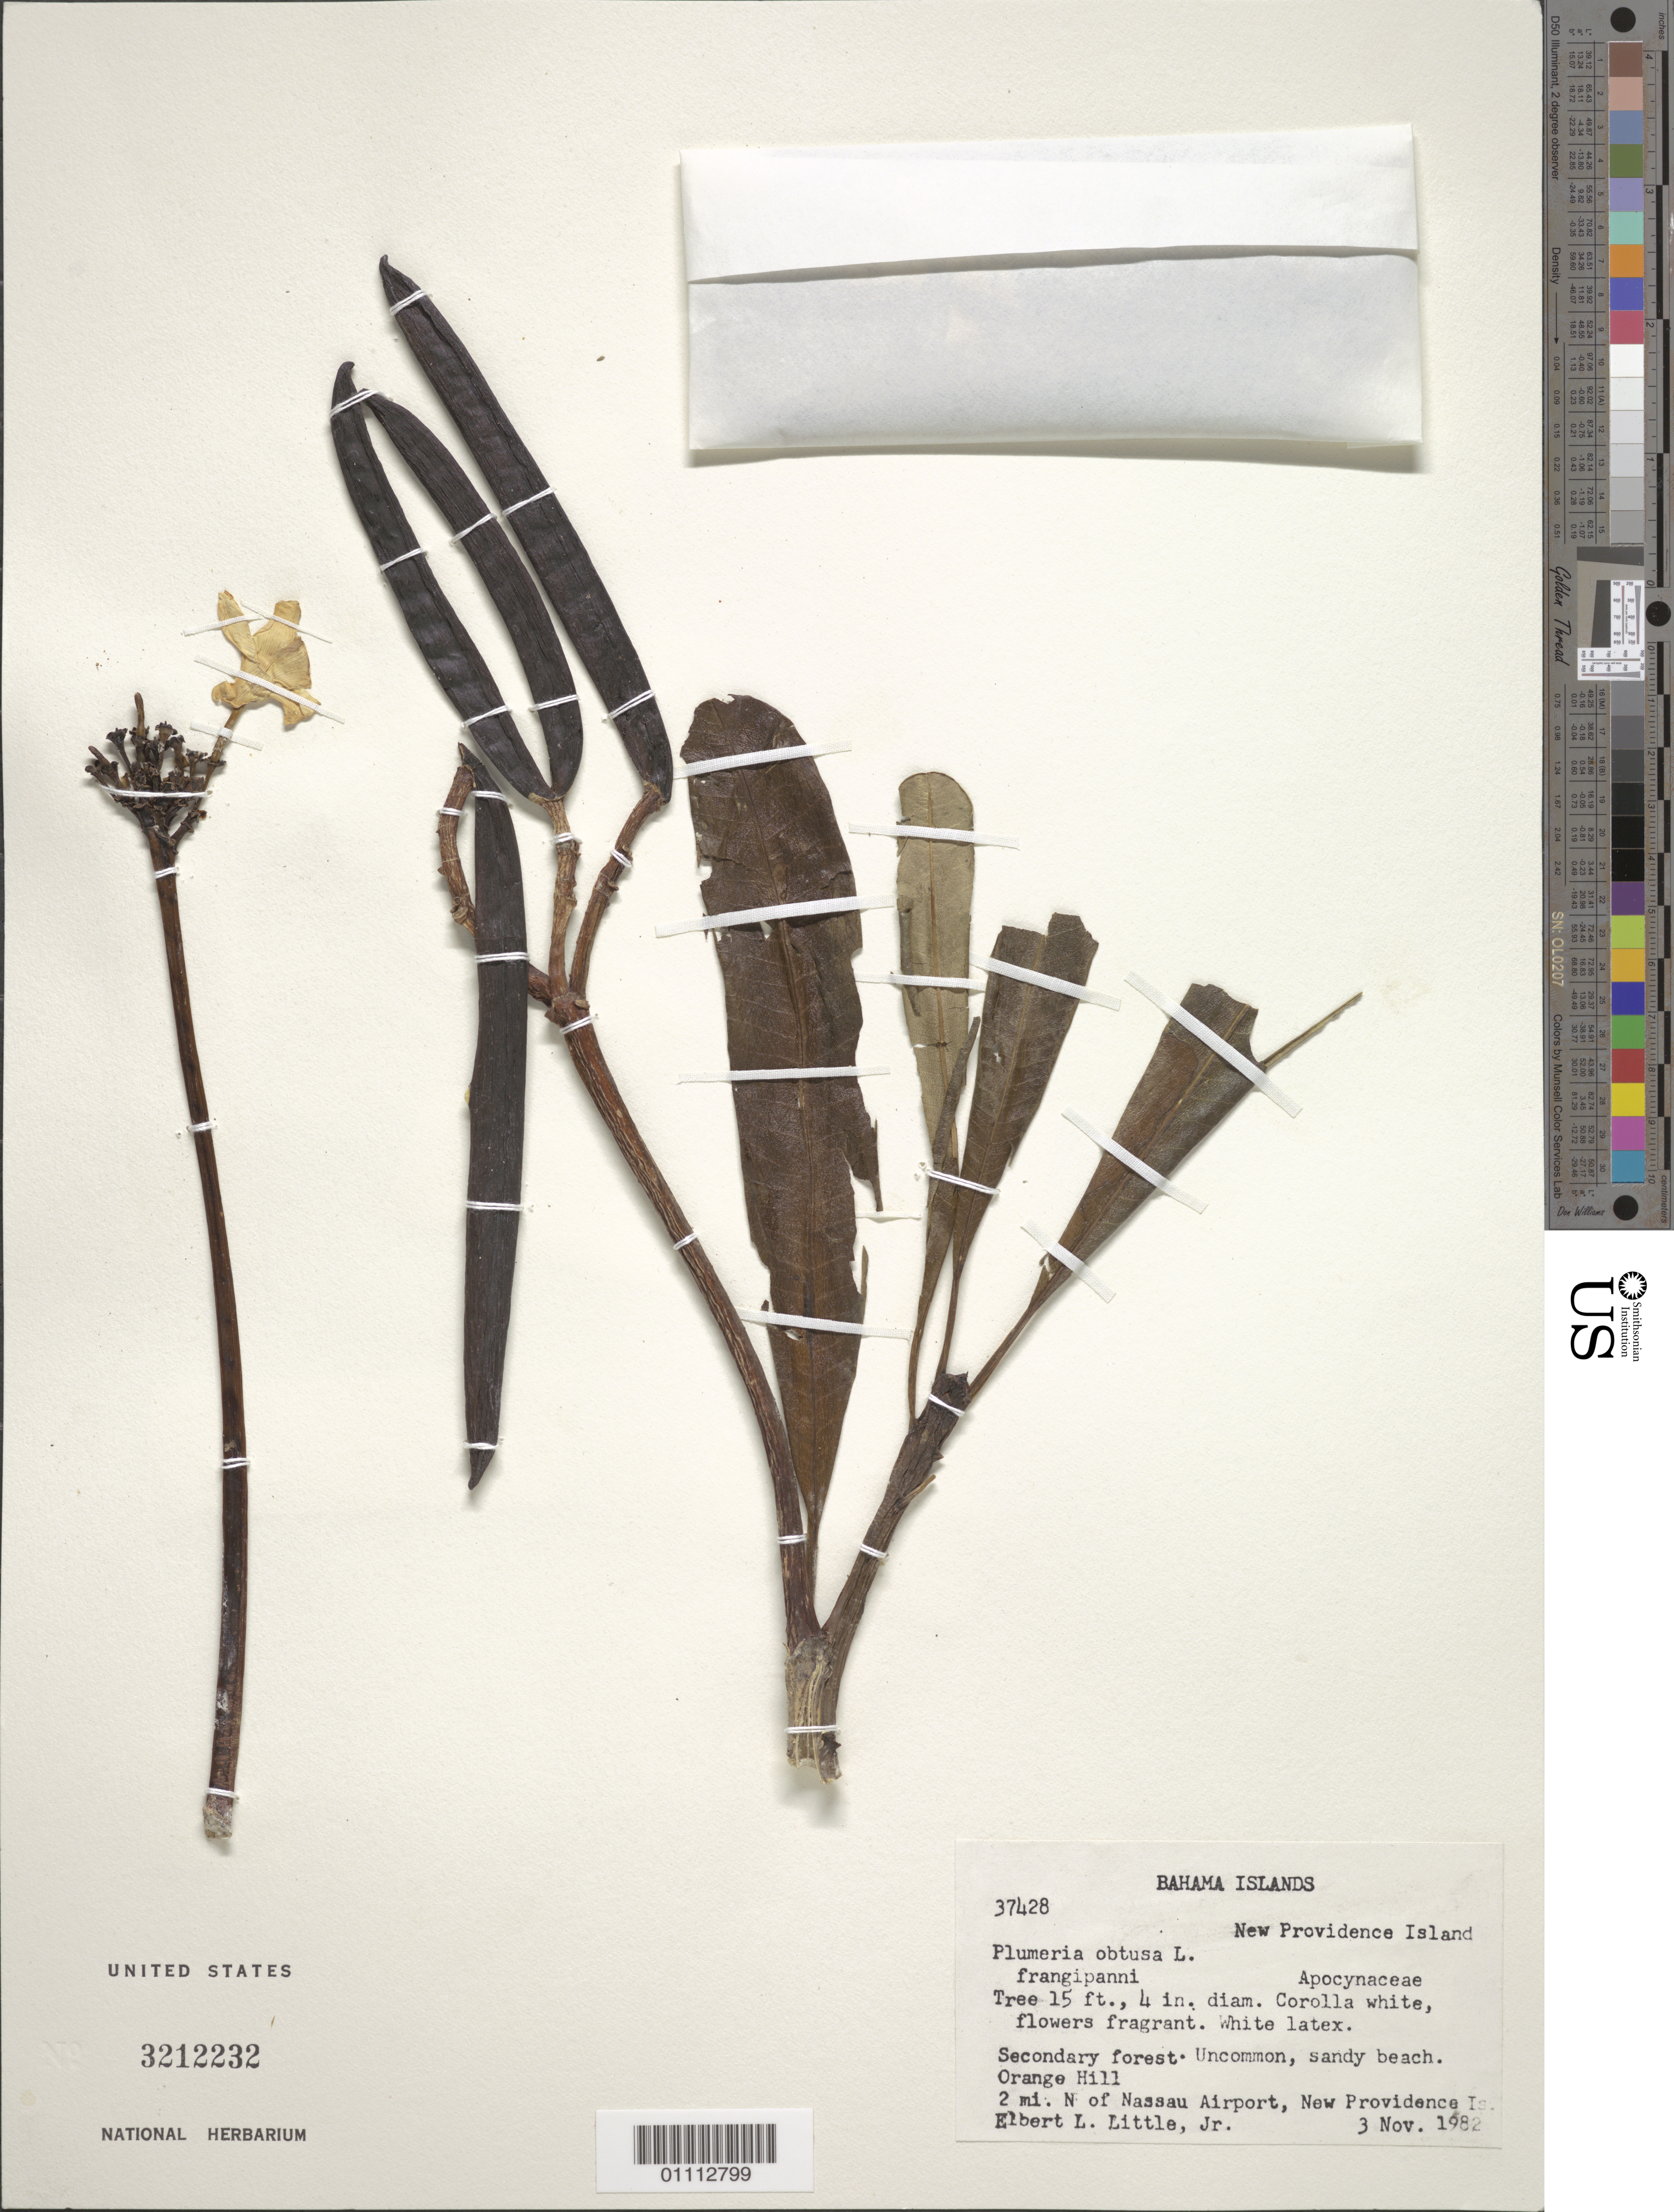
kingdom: Plantae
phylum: Tracheophyta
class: Magnoliopsida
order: Gentianales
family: Apocynaceae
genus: Plumeria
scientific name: Plumeria obtusa var. typica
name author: Woodson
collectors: E. L. Little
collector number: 37428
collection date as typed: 03 Nov 1982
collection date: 1982-11-03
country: Bahamas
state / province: New Providence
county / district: Nassau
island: New Providence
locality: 2 mi. N of Nassau Airport. Secondary forest. Sandy beach. Orange Hill.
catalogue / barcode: US 3212232